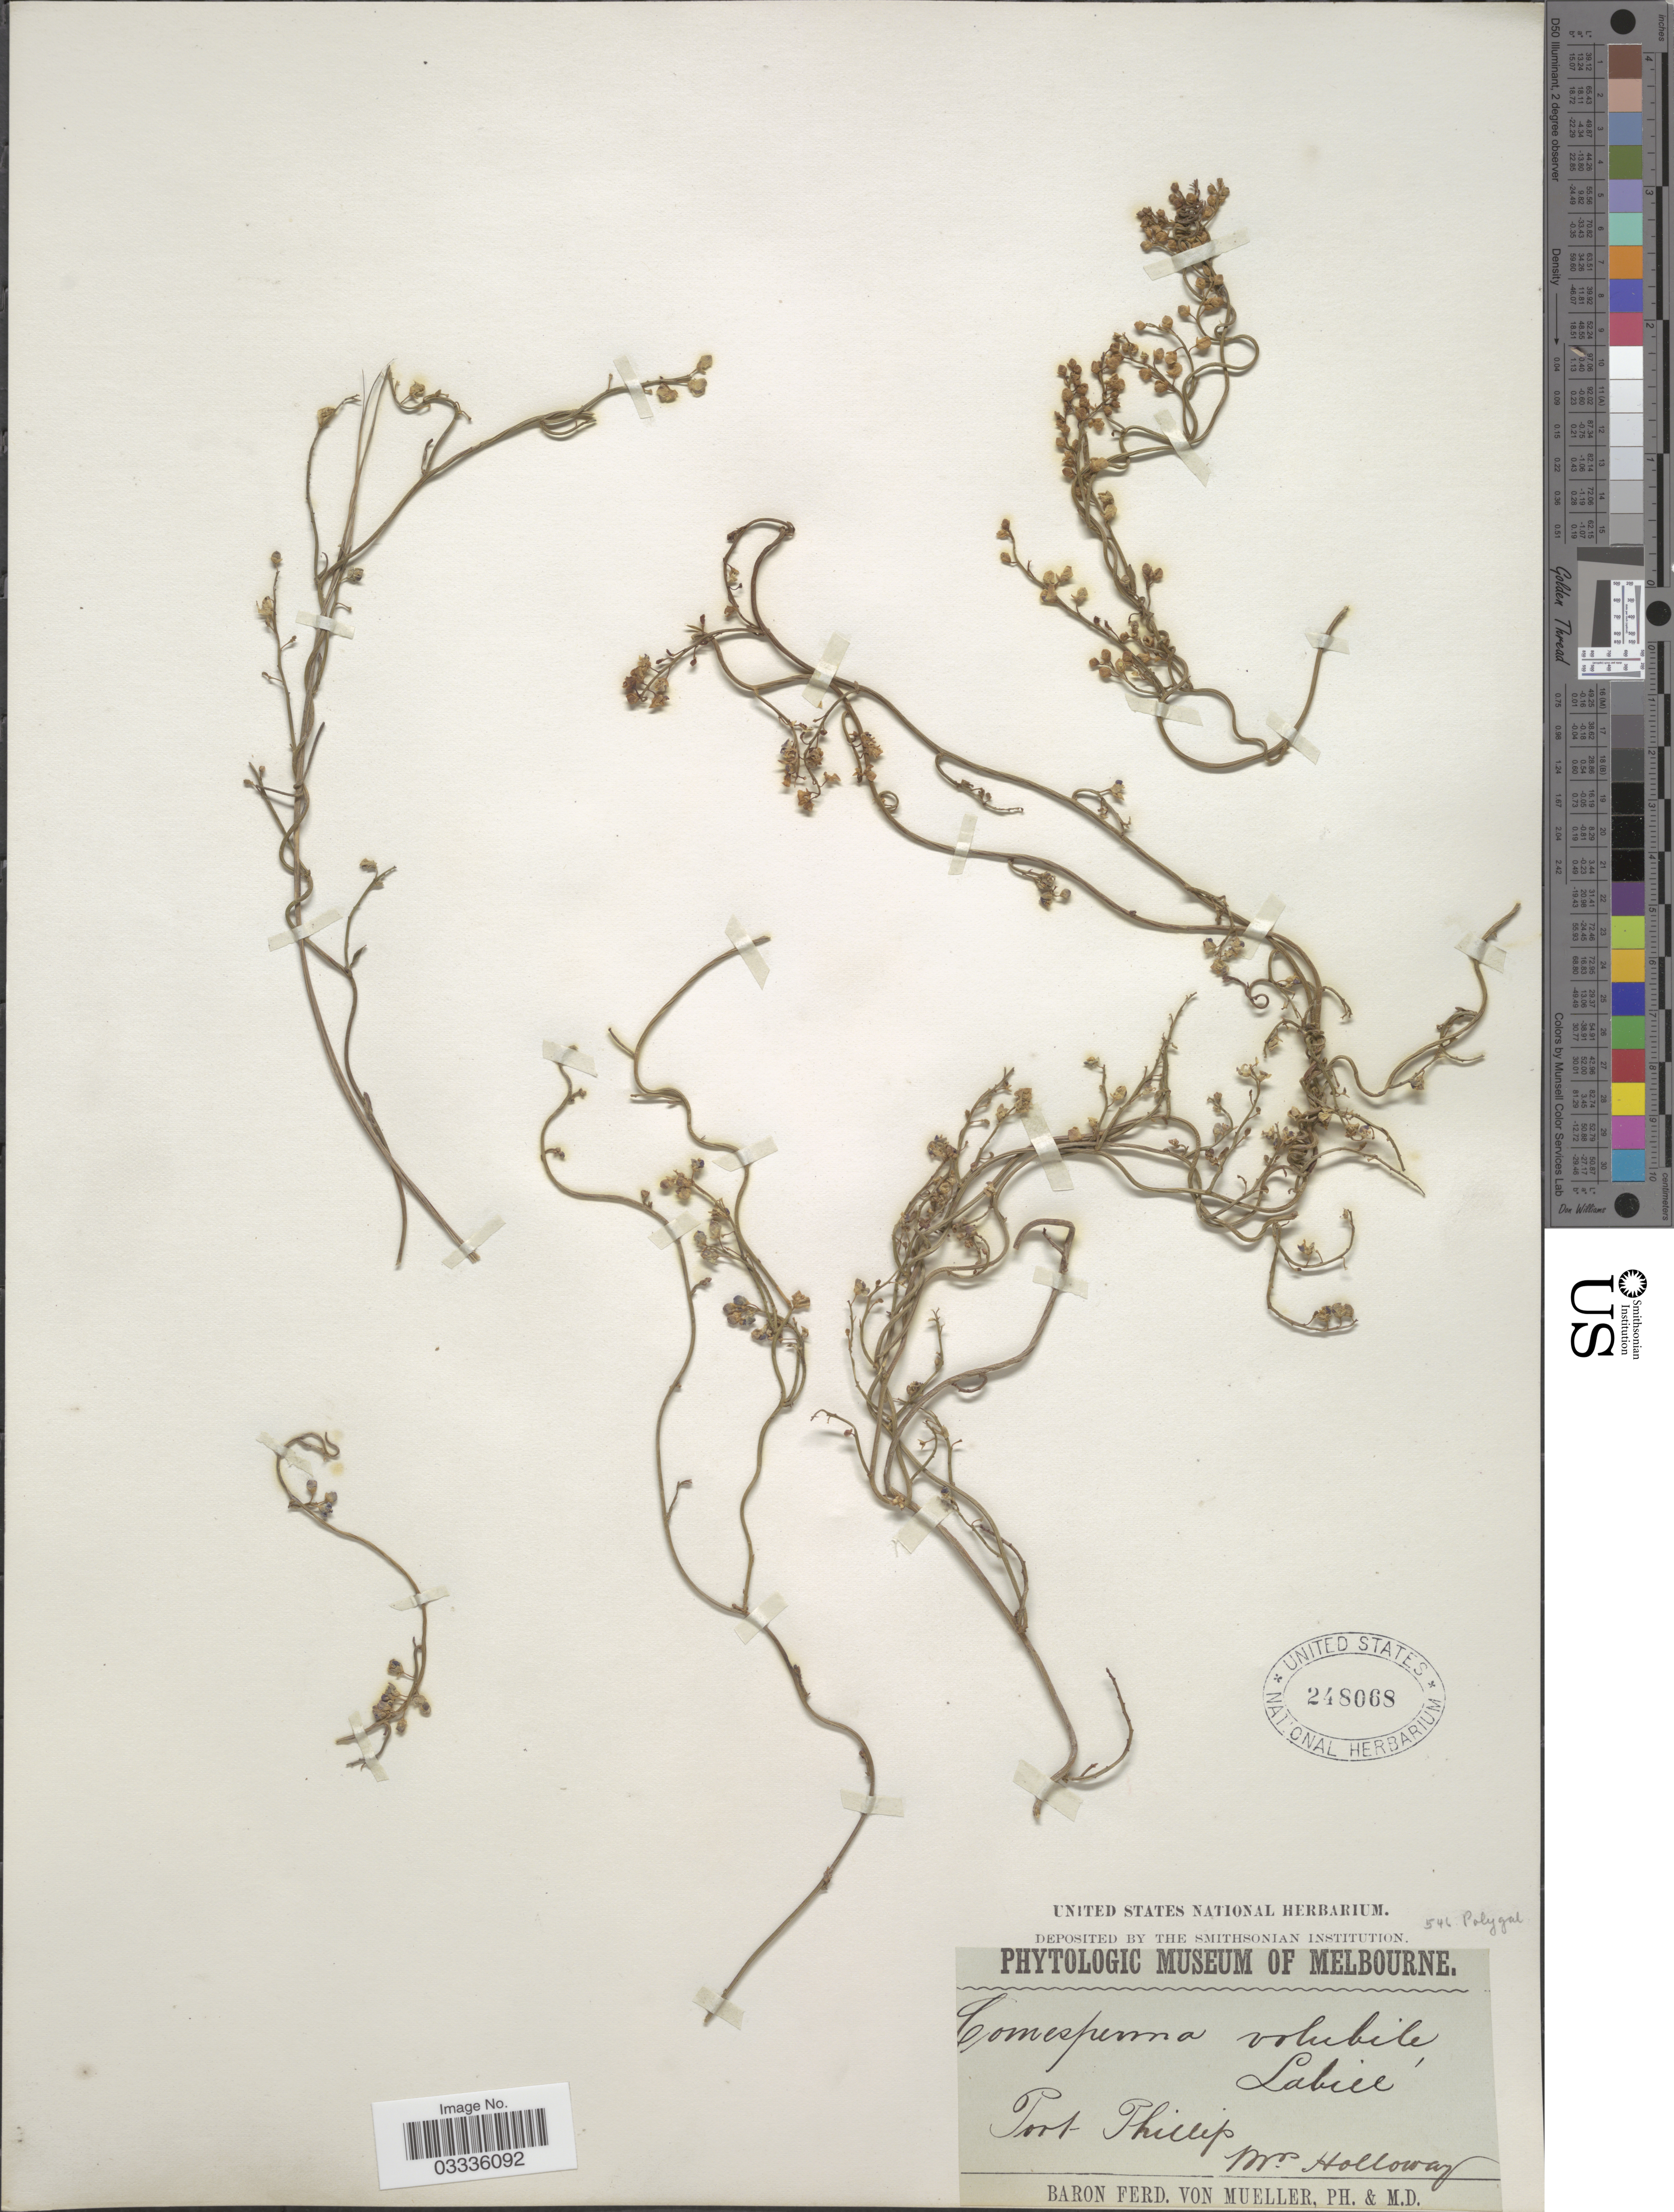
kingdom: Plantae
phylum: Tracheophyta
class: Magnoliopsida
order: Fabales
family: Polygalaceae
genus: Comesperma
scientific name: Comesperma volubile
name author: Labill.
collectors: Holloway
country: Australia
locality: Port Phillip.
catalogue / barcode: US 248068